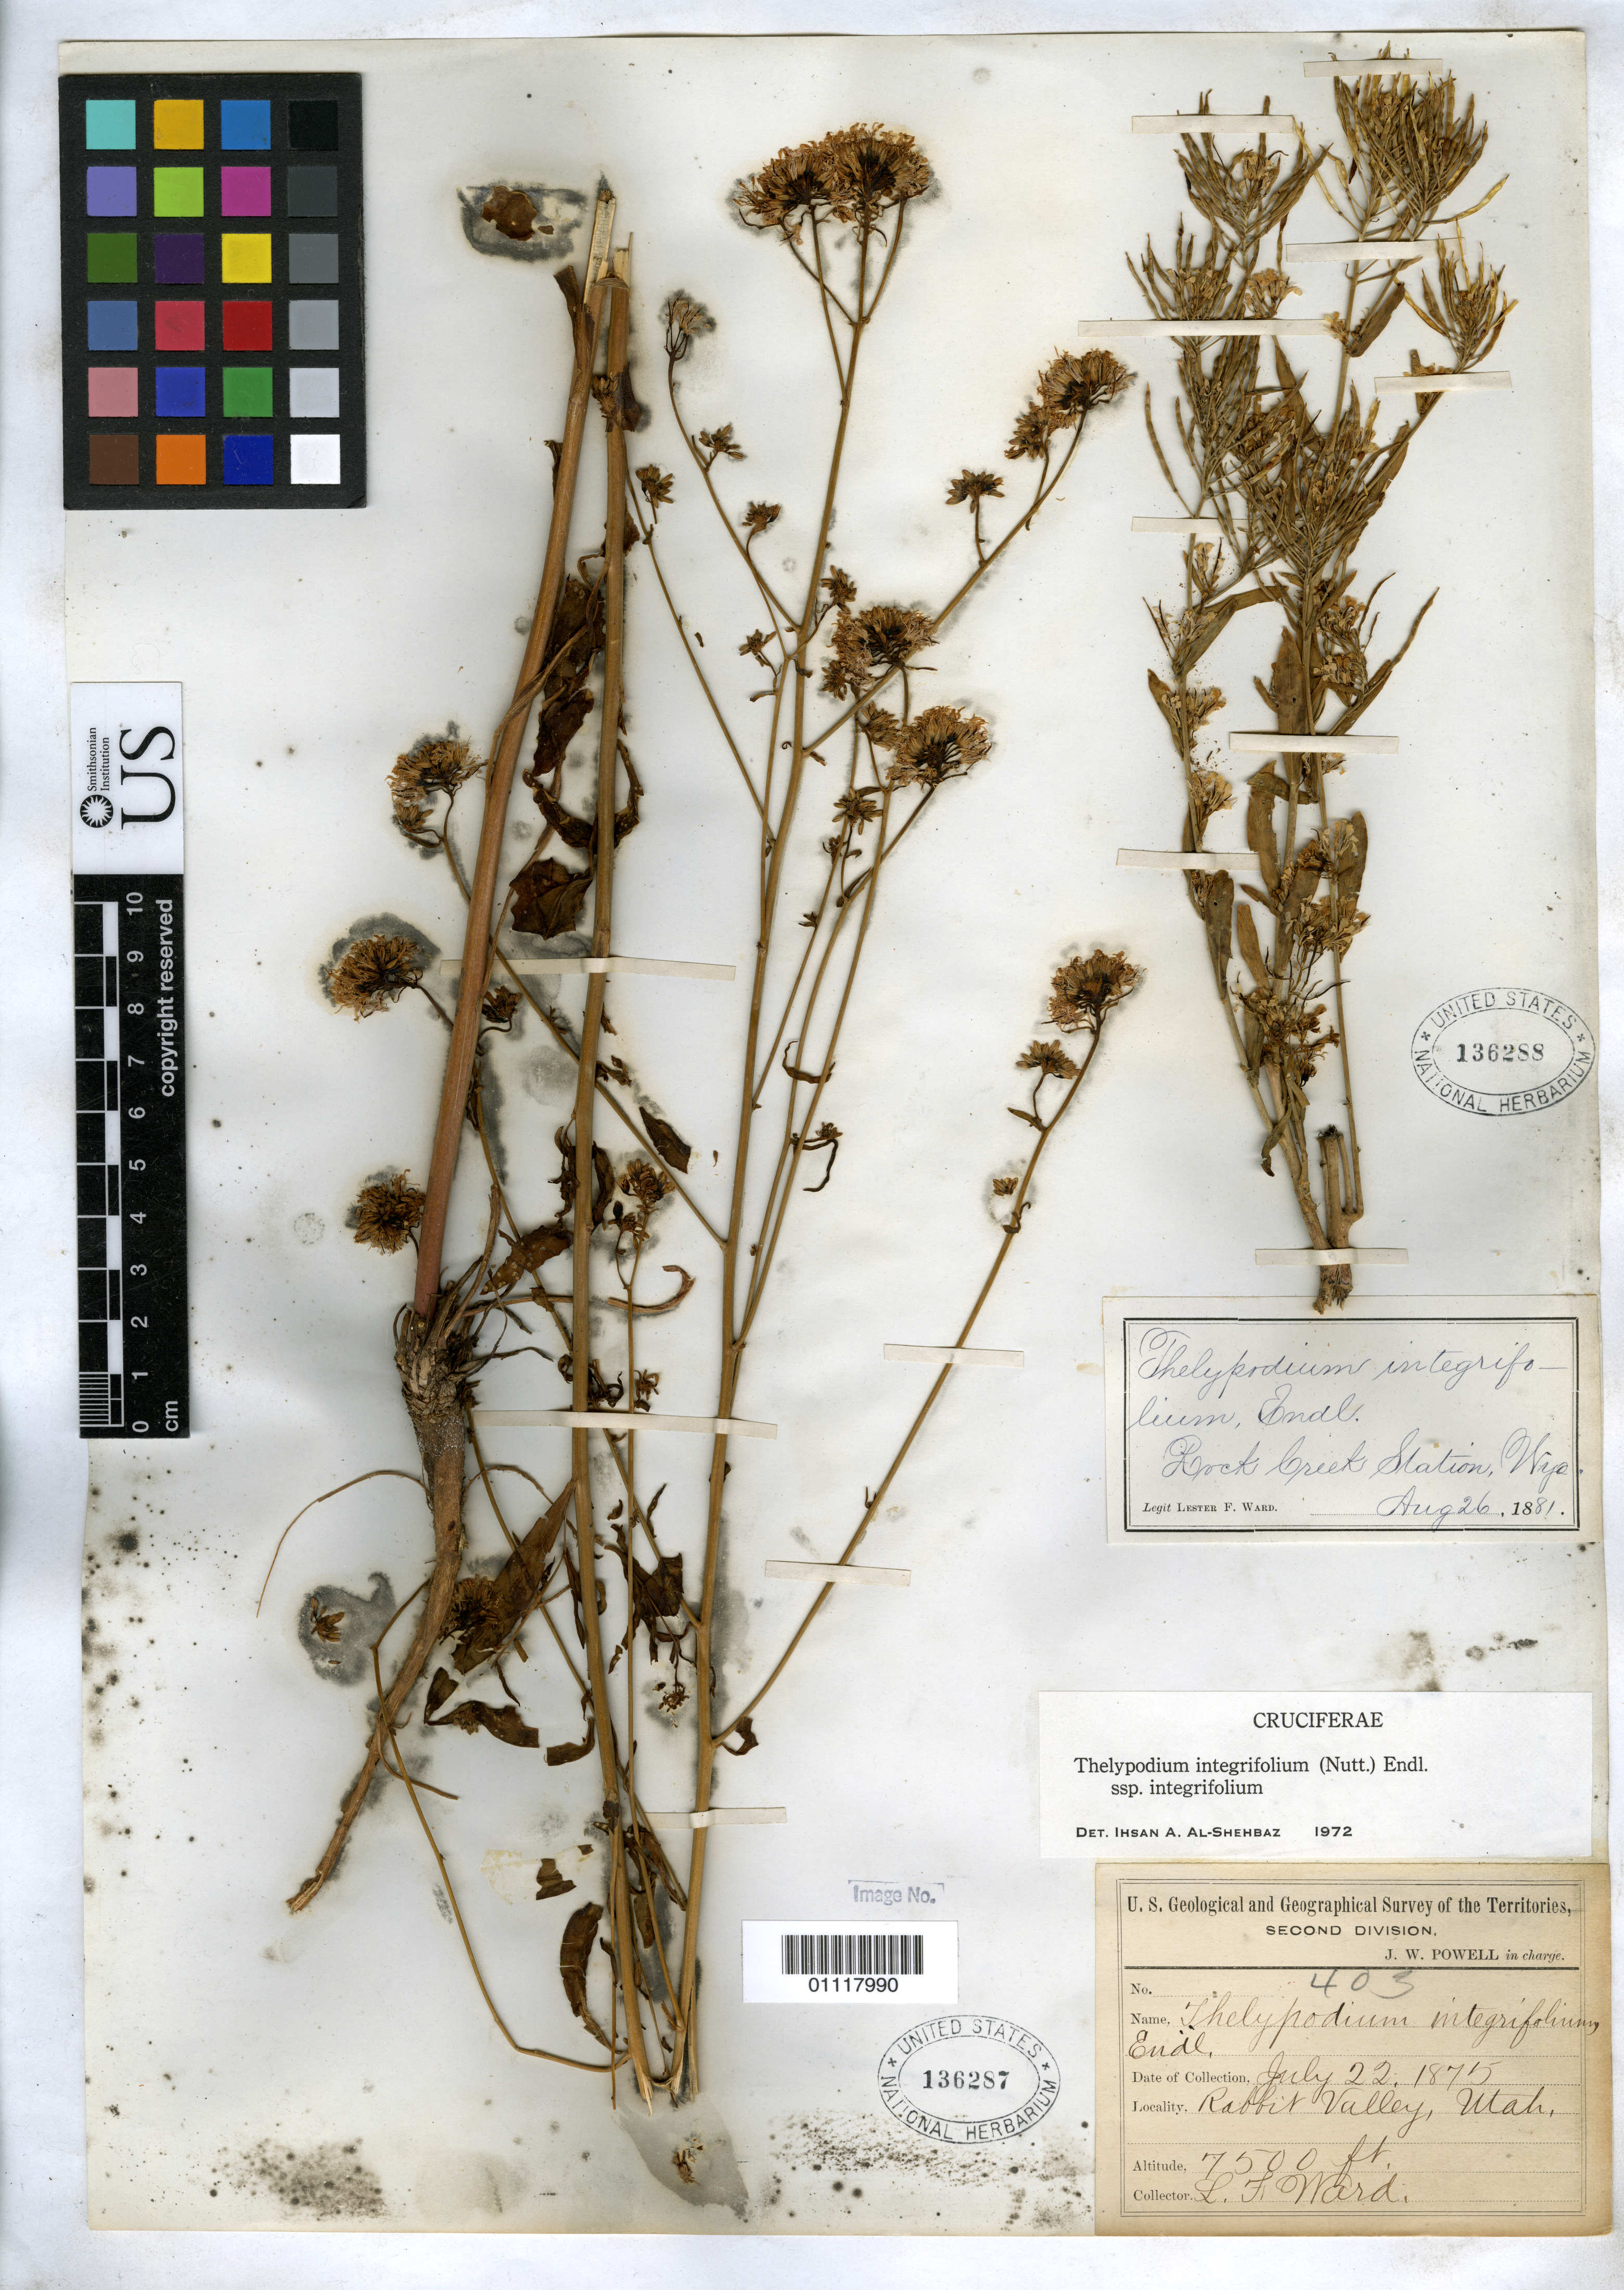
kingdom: Plantae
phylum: Tracheophyta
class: Magnoliopsida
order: Brassicales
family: Brassicaceae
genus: Thelypodium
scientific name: Thelypodium integrifolium subsp. integrifolium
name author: (Nutt.) Endl.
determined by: Al-Shehbaz, I. A., (MO), Missouri Botanical Garden (UNITED STATES)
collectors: L. F. Ward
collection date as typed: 26 Aug 1881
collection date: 1881-08-26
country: United States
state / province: Wyoming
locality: Rock Creek Station.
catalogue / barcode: US 136288